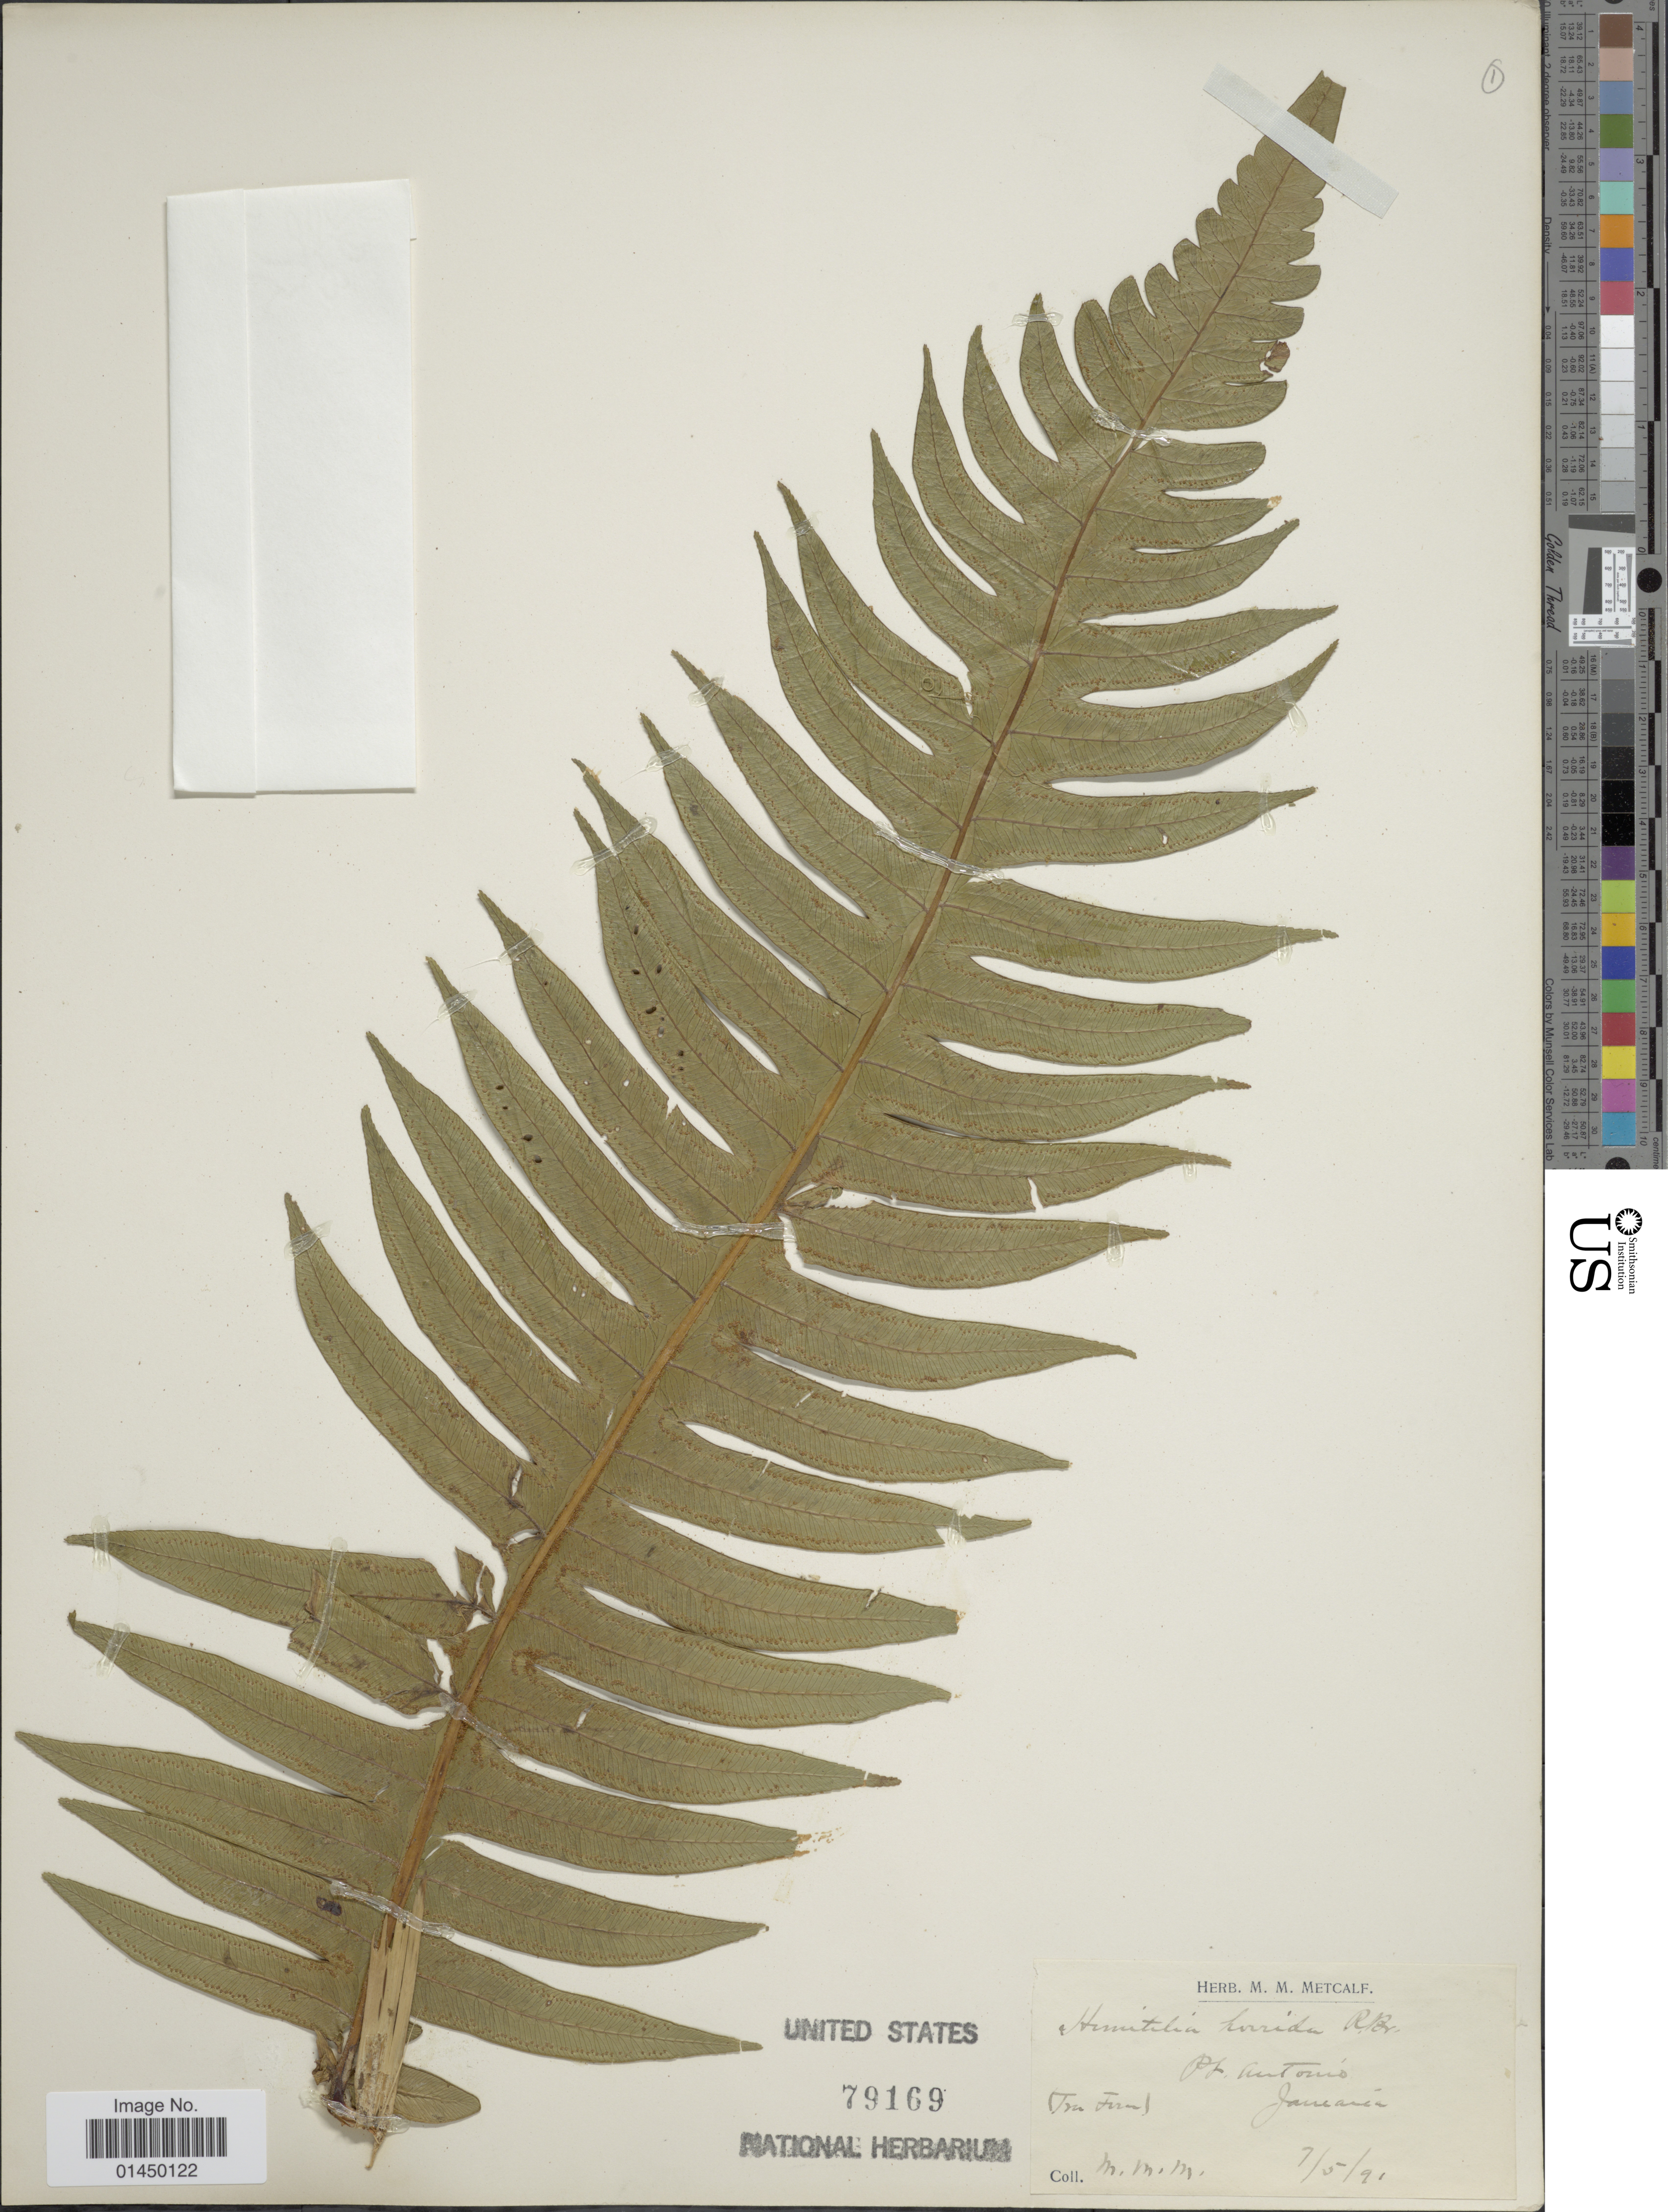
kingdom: Plantae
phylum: Tracheophyta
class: Polypodiopsida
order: Cyatheales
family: Cyatheaceae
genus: Cyathea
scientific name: Cyathea consimilis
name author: (Stolze) Lehnert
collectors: M. Metcalf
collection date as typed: Transcribed d/m/y: 7/5/91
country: Jamaica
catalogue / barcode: US 79169